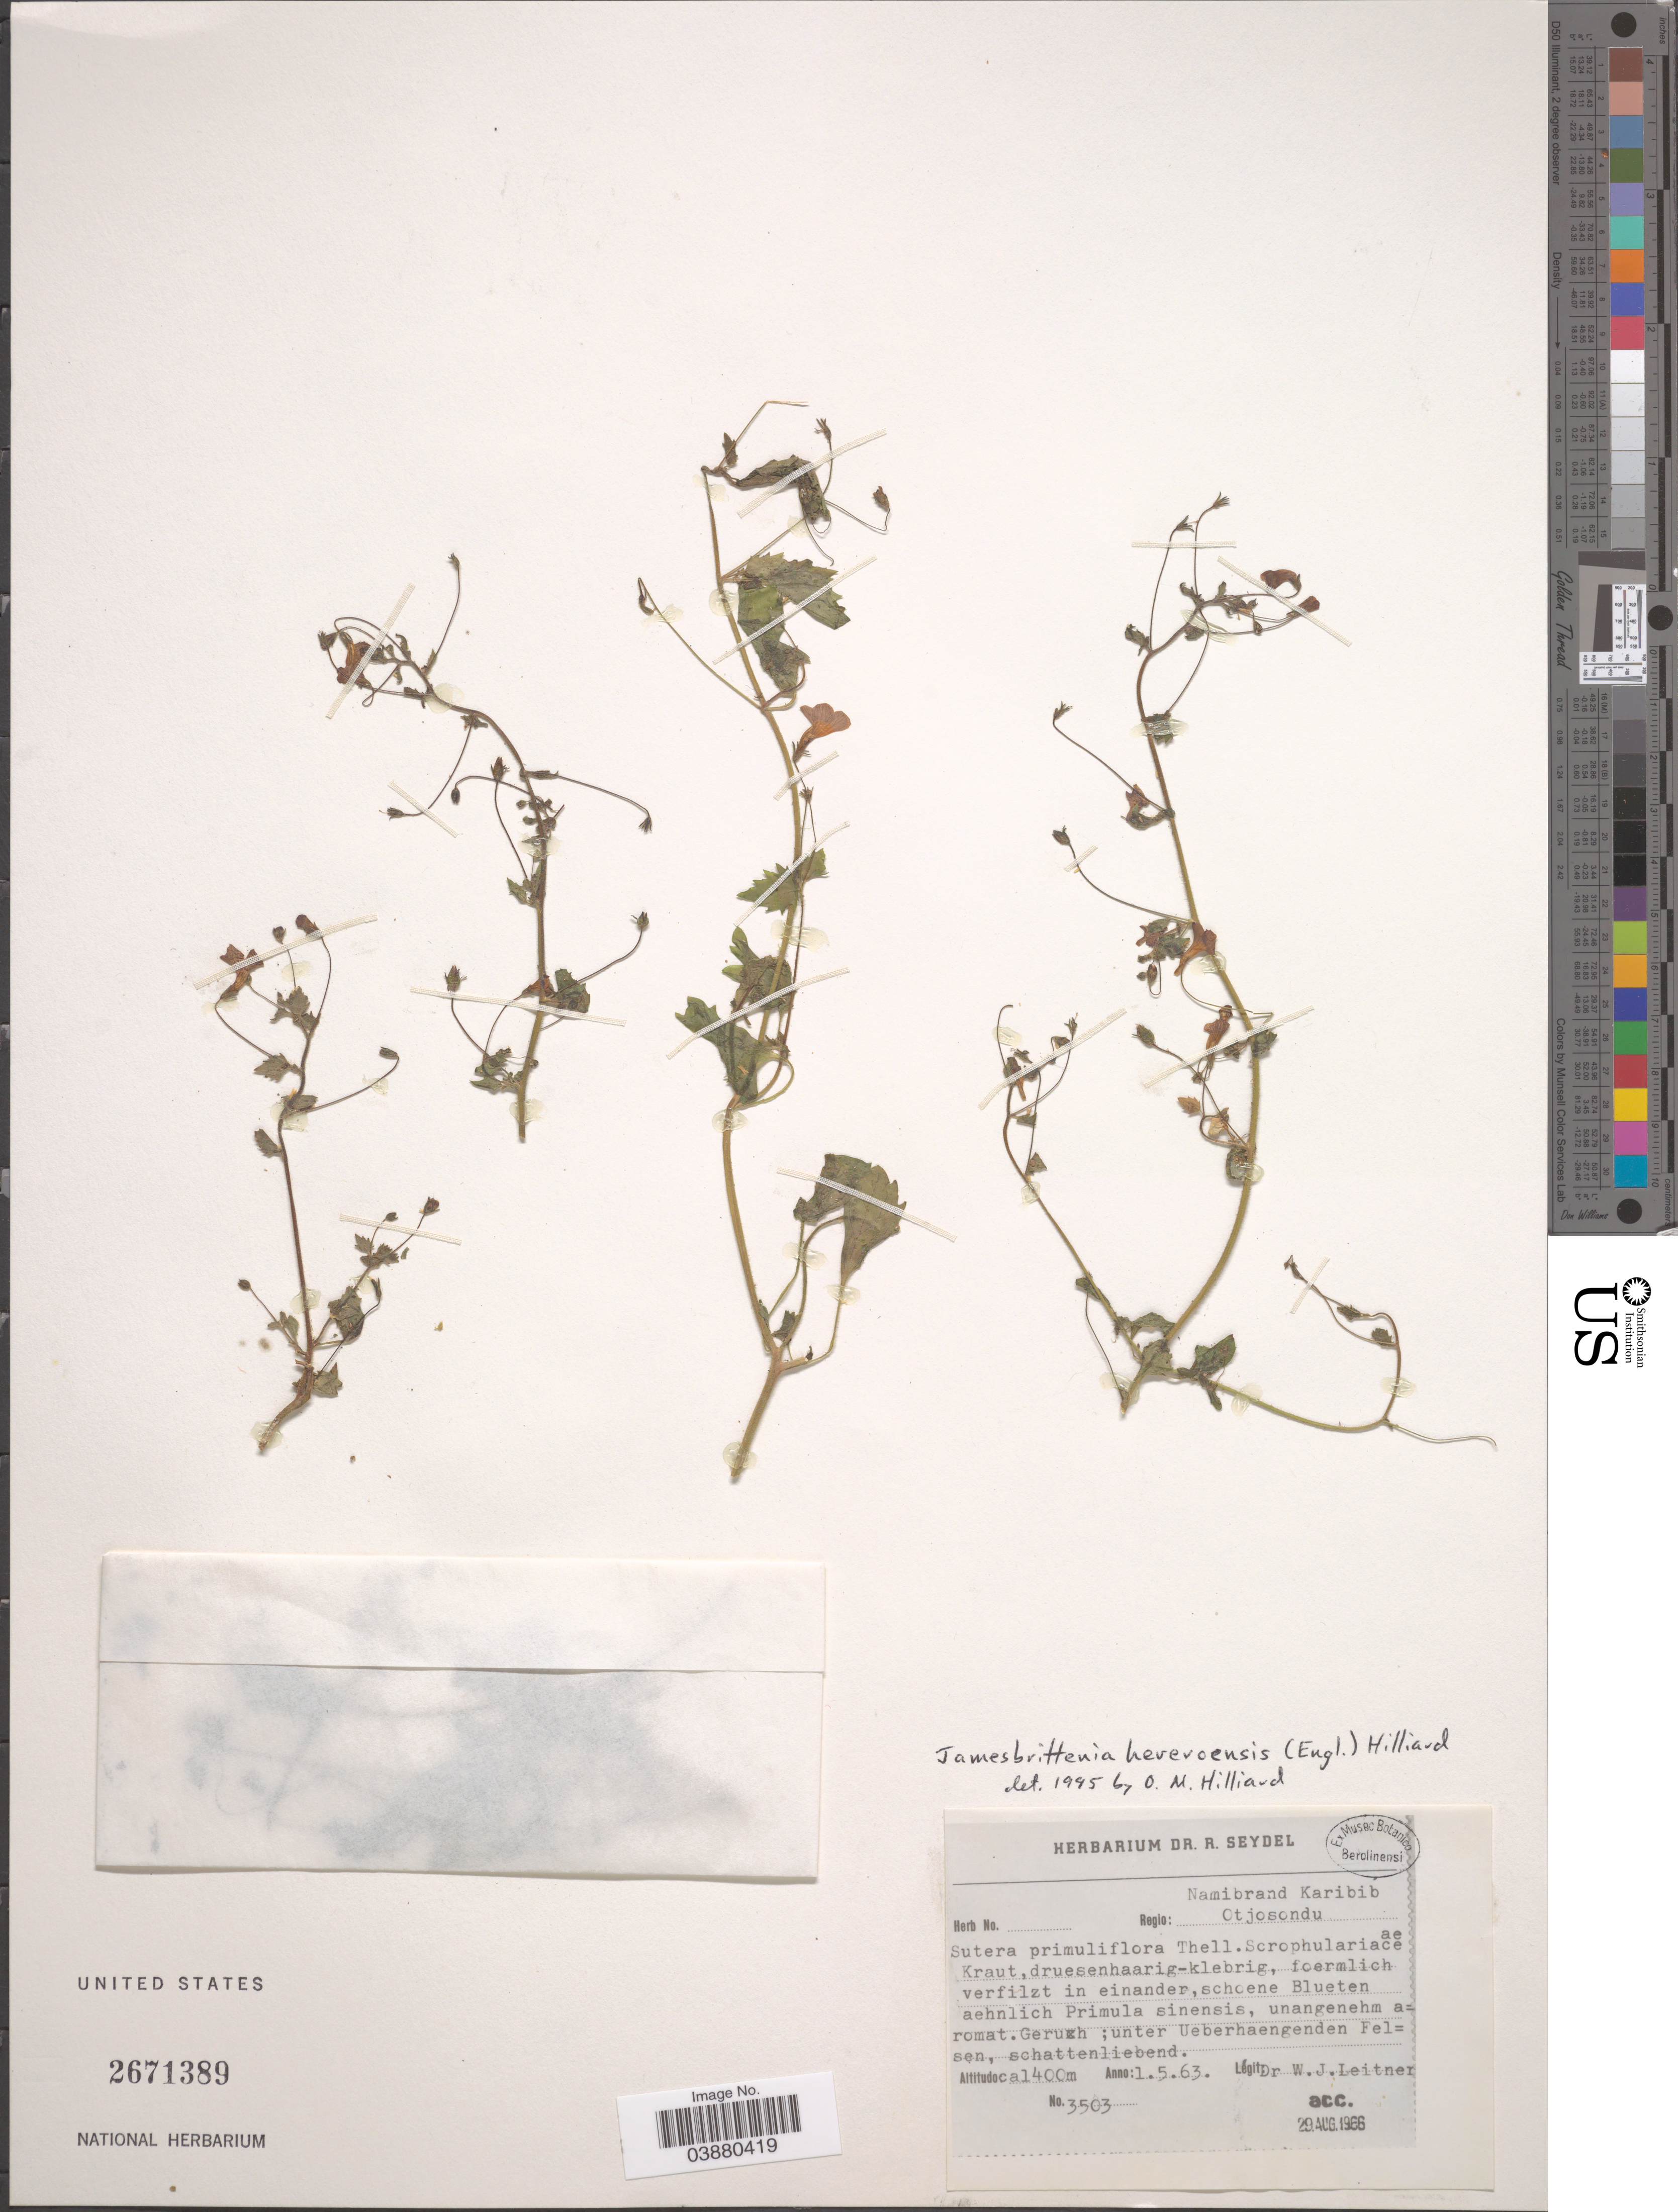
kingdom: Plantae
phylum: Tracheophyta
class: Magnoliopsida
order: Lamiales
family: Scrophulariaceae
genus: Jamesbrittenia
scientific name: Jamesbrittenia hereroensis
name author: (Engl.) Hilliard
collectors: W. Leitner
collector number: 3503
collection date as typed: Transcribed d/m/y: 1/5/63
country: Namibia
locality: Namibrand Karibib. Regio: Otjosondu.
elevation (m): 1400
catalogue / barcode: US 2671389